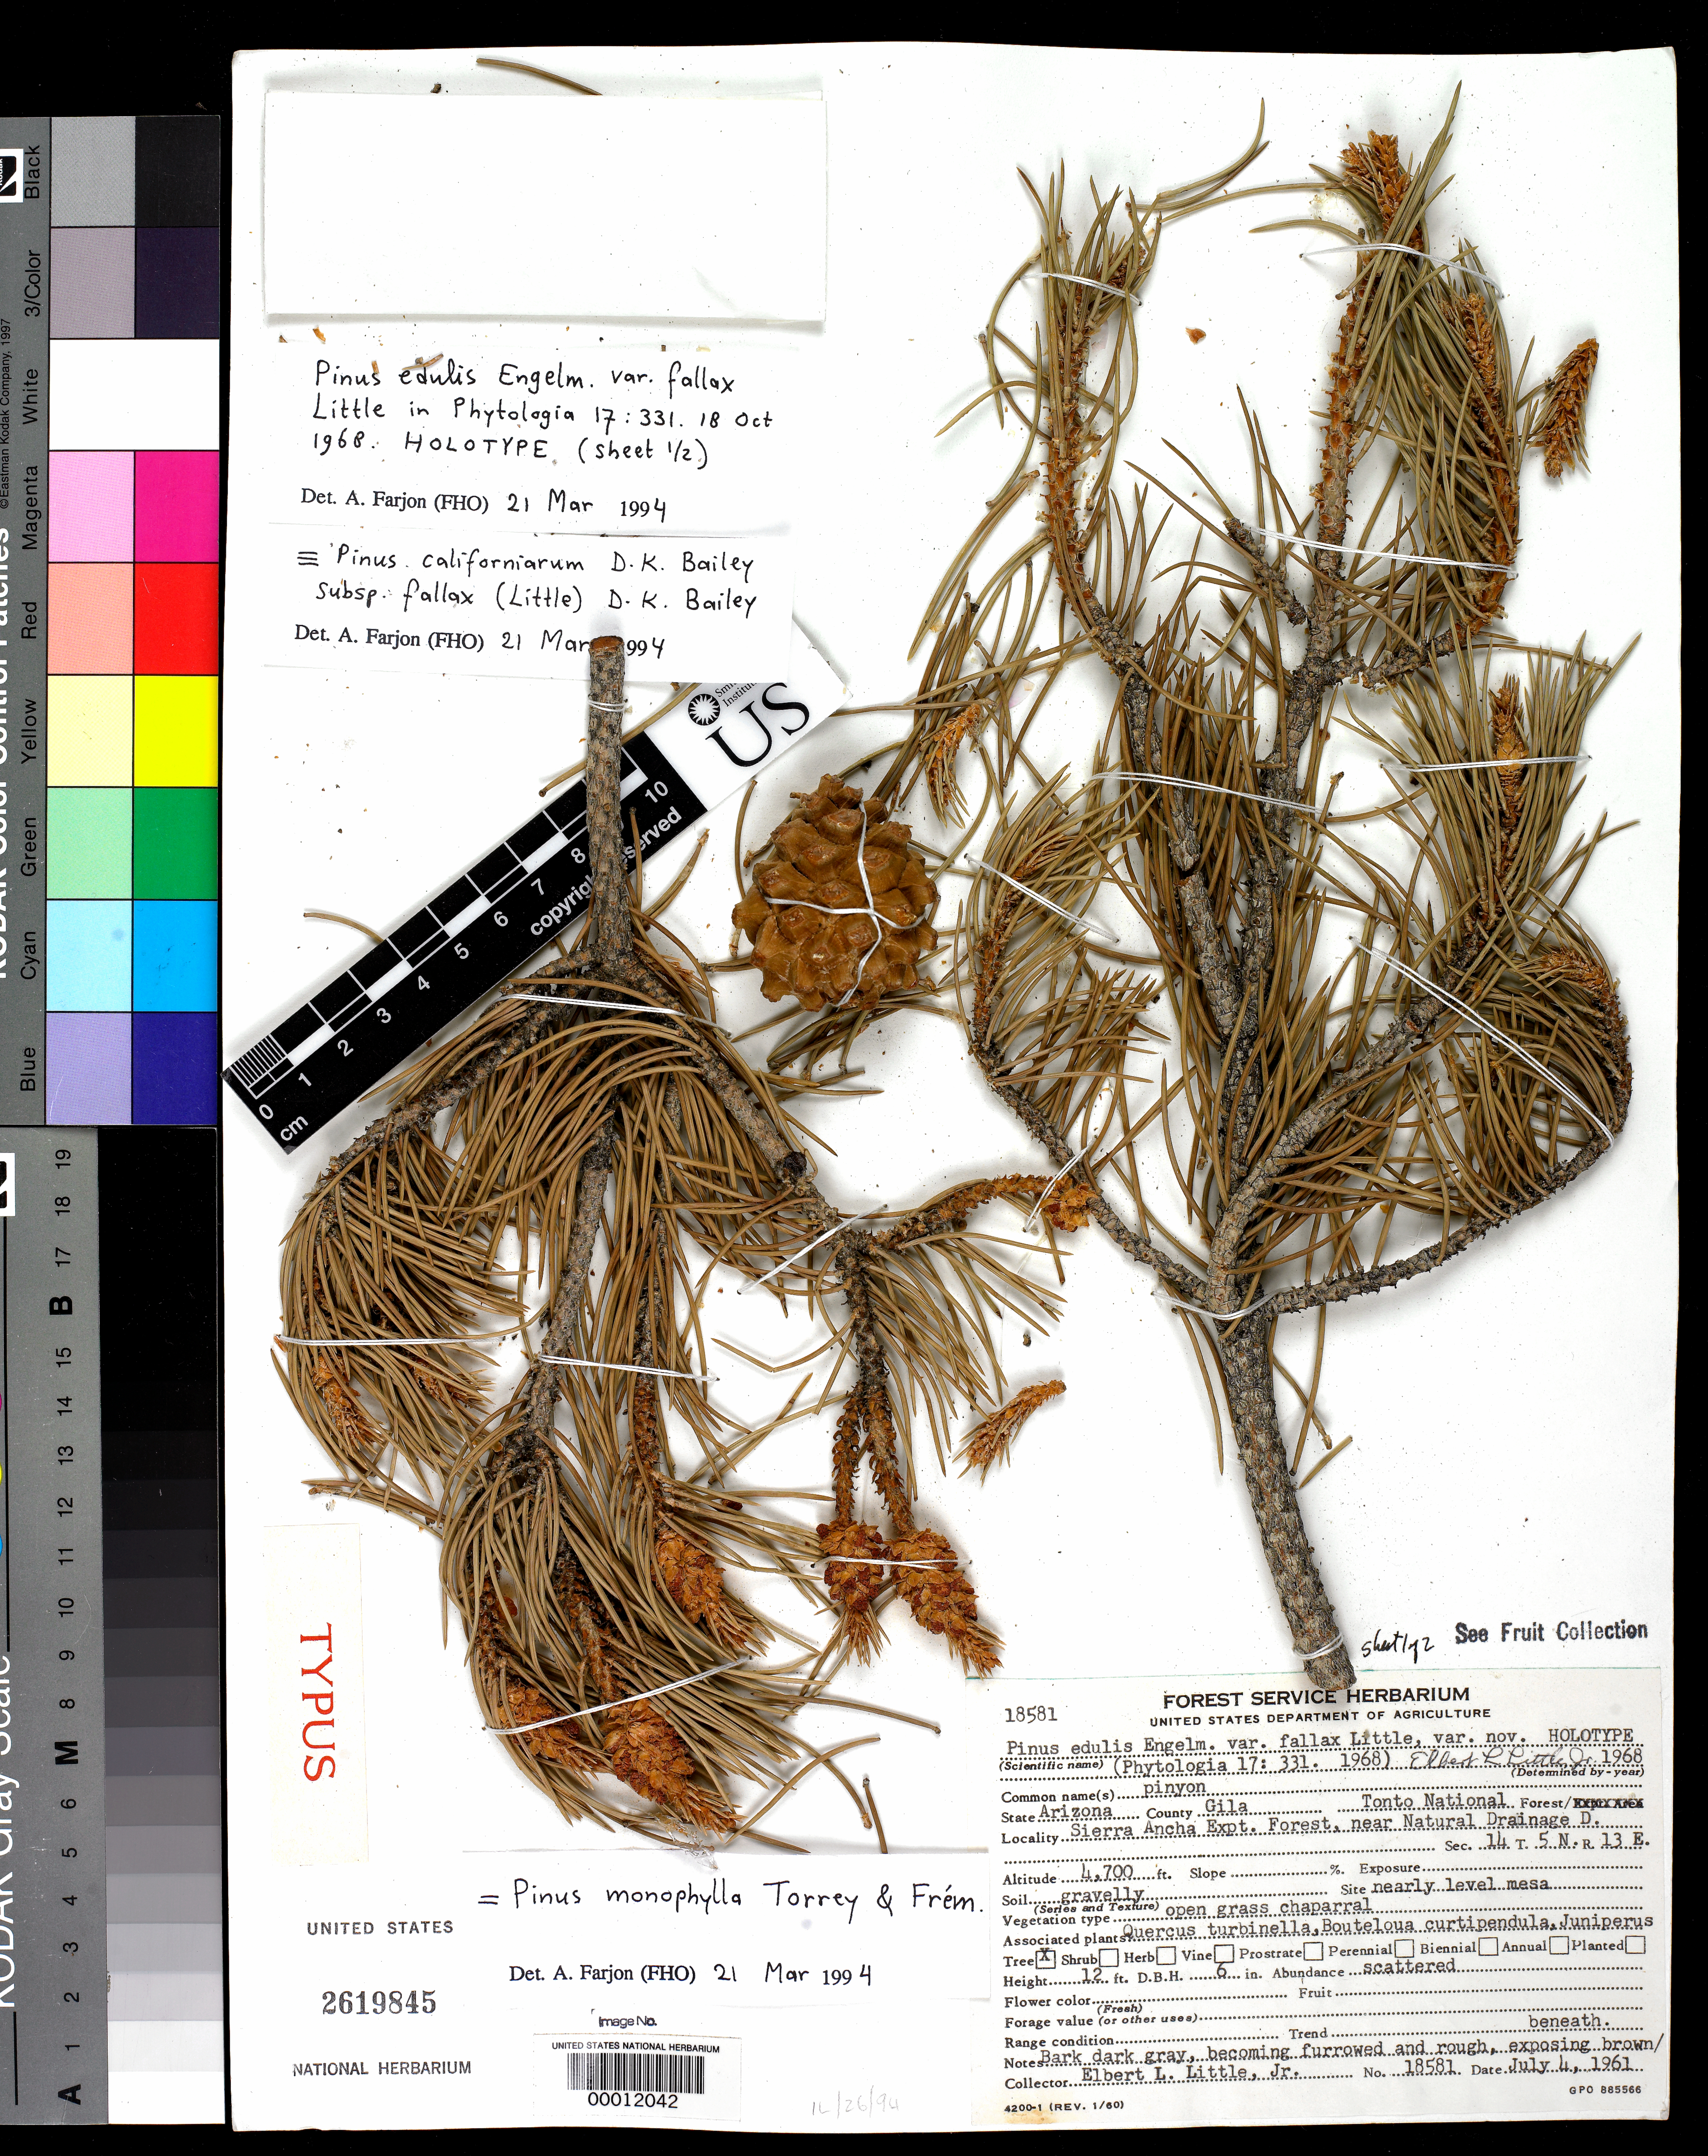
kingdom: Plantae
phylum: Tracheophyta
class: Pinopsida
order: Pinales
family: Pinaceae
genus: Pinus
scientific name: Pinus edulis var. fallax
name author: Little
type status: Holotype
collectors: E. L. Little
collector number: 18581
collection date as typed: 04 Jul 1961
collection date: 1961-07-04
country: United States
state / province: Arizona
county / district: Gila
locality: Tonto National Forest, Sierra Ancha Expt. Forest, near natural drainage d.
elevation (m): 1433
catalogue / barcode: US 2619845